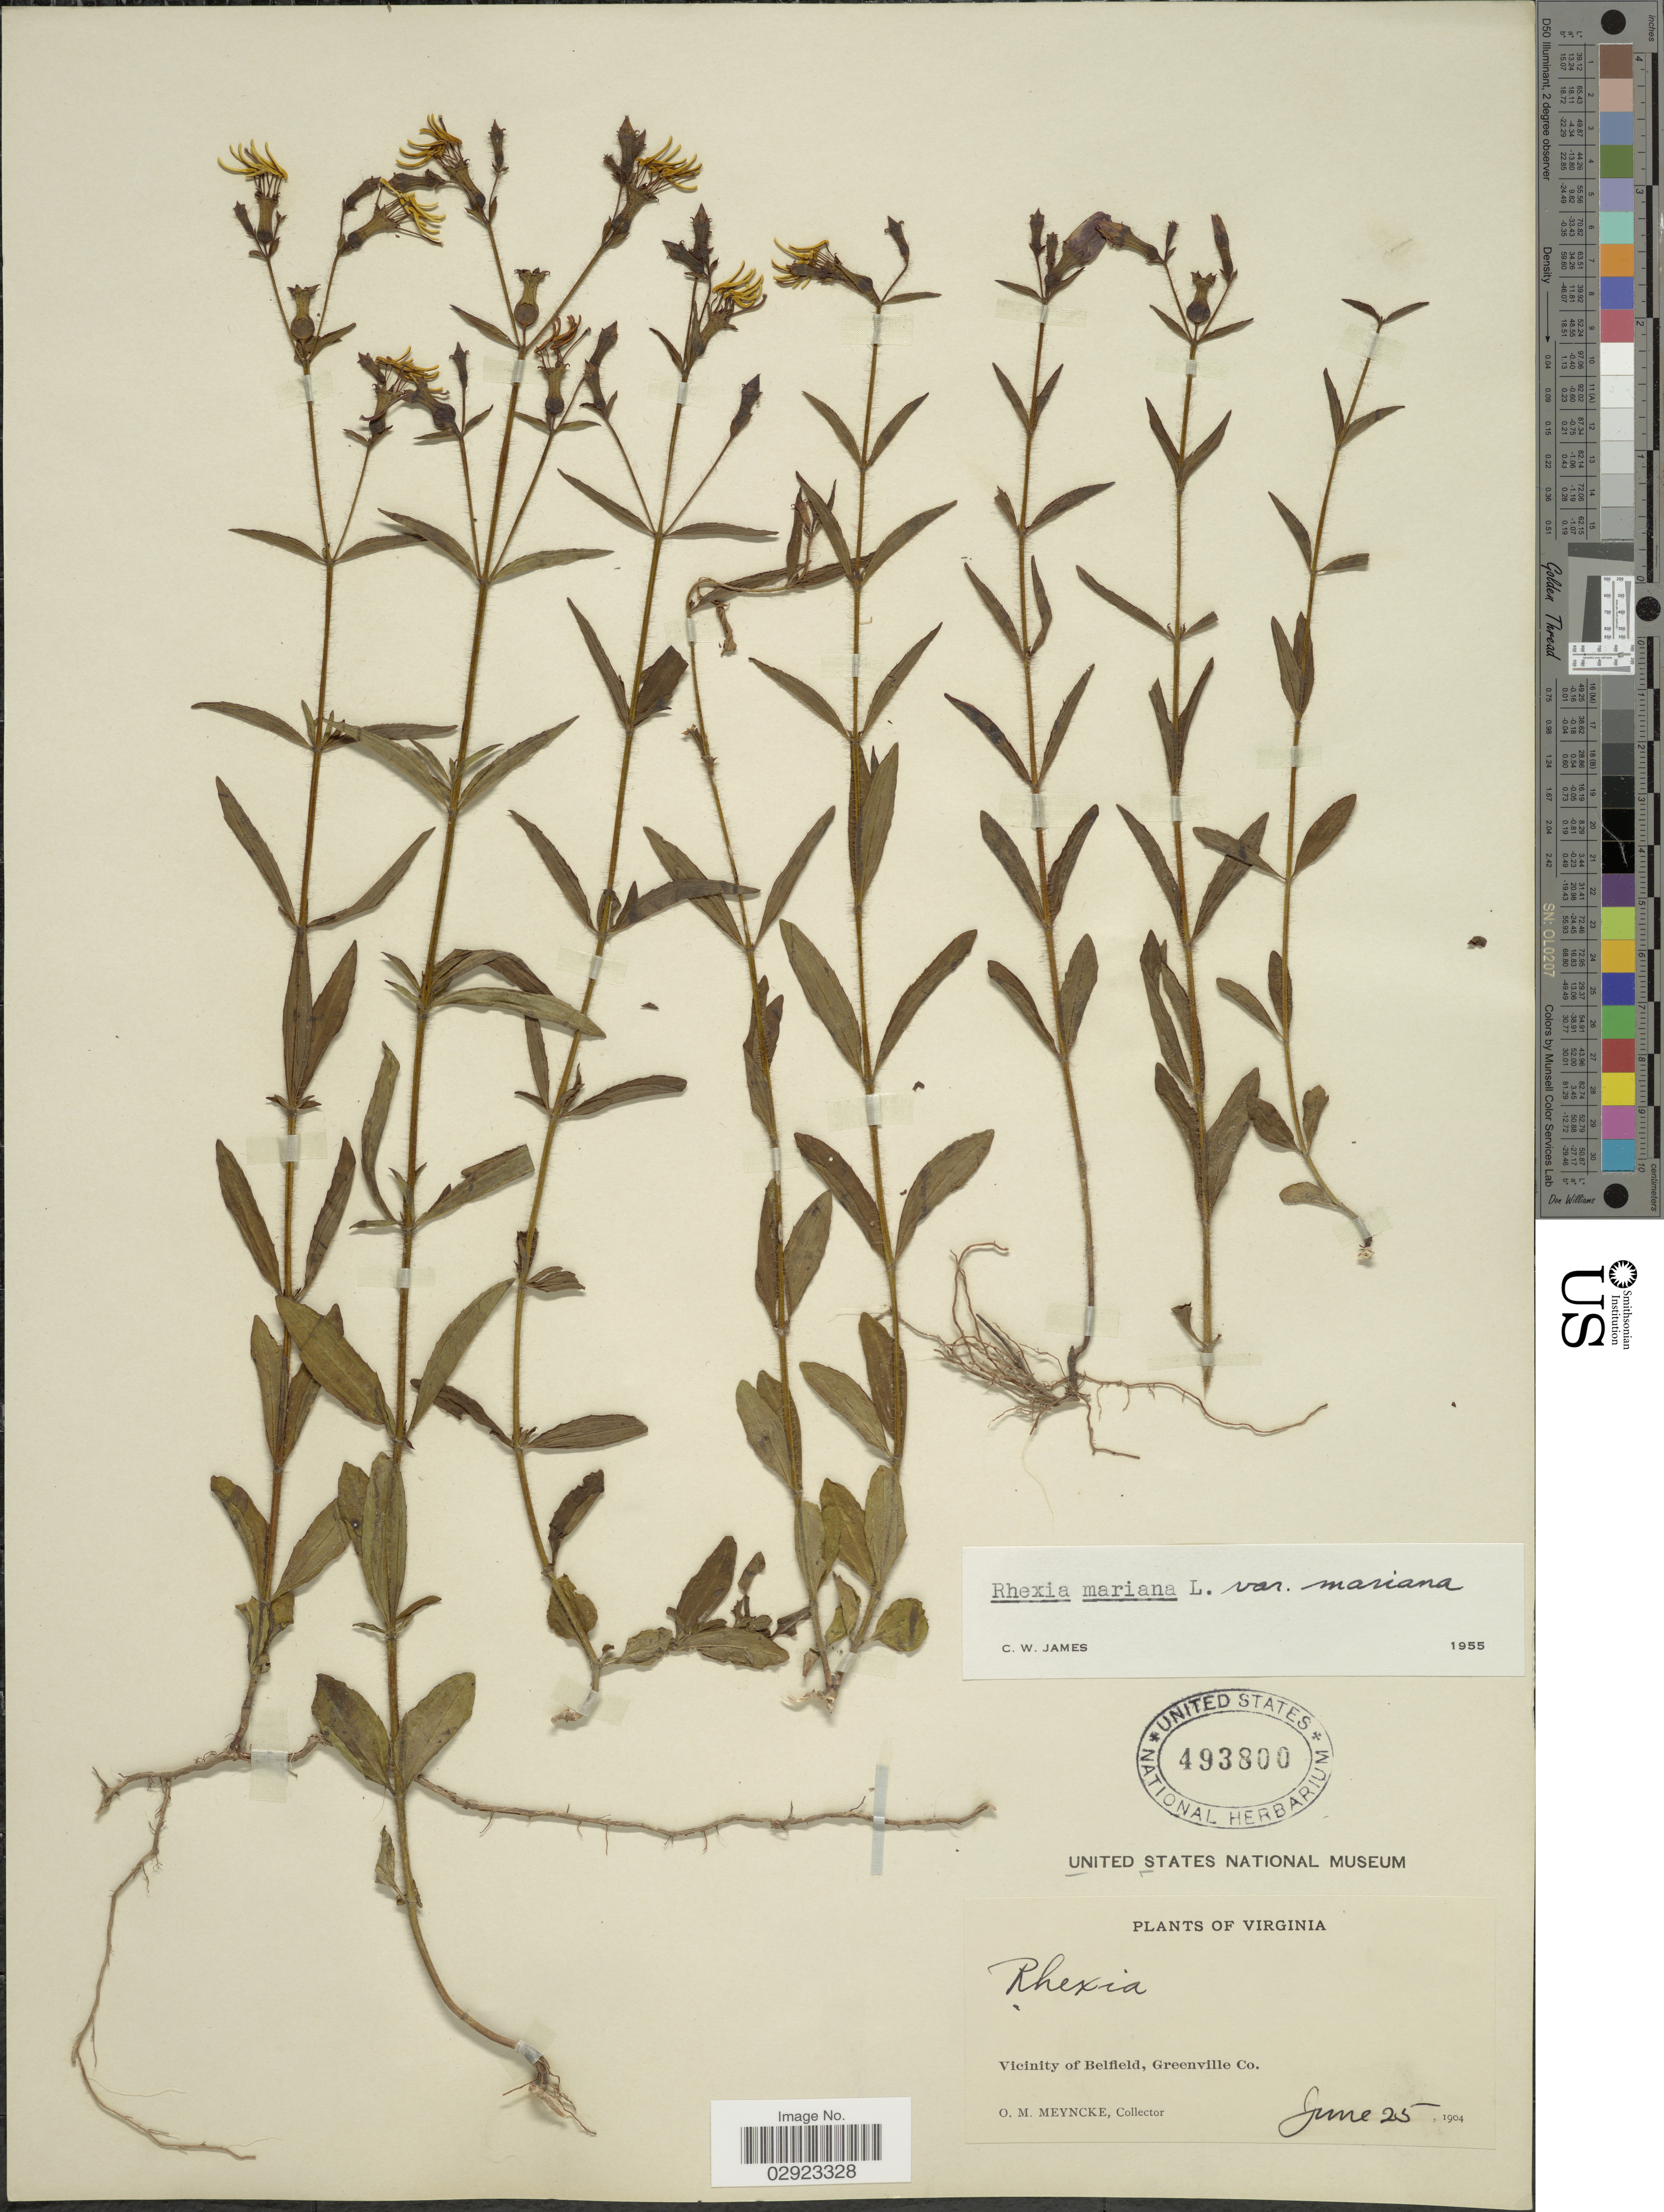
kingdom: Plantae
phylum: Tracheophyta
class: Magnoliopsida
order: Myrtales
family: Melastomataceae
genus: Rhexia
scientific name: Rhexia mariana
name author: L.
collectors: O. Meyncke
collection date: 1904-06-25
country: United States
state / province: Virginia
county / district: Greensville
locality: Vicinity of Belfield, Greenville Co.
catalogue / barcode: US 493800